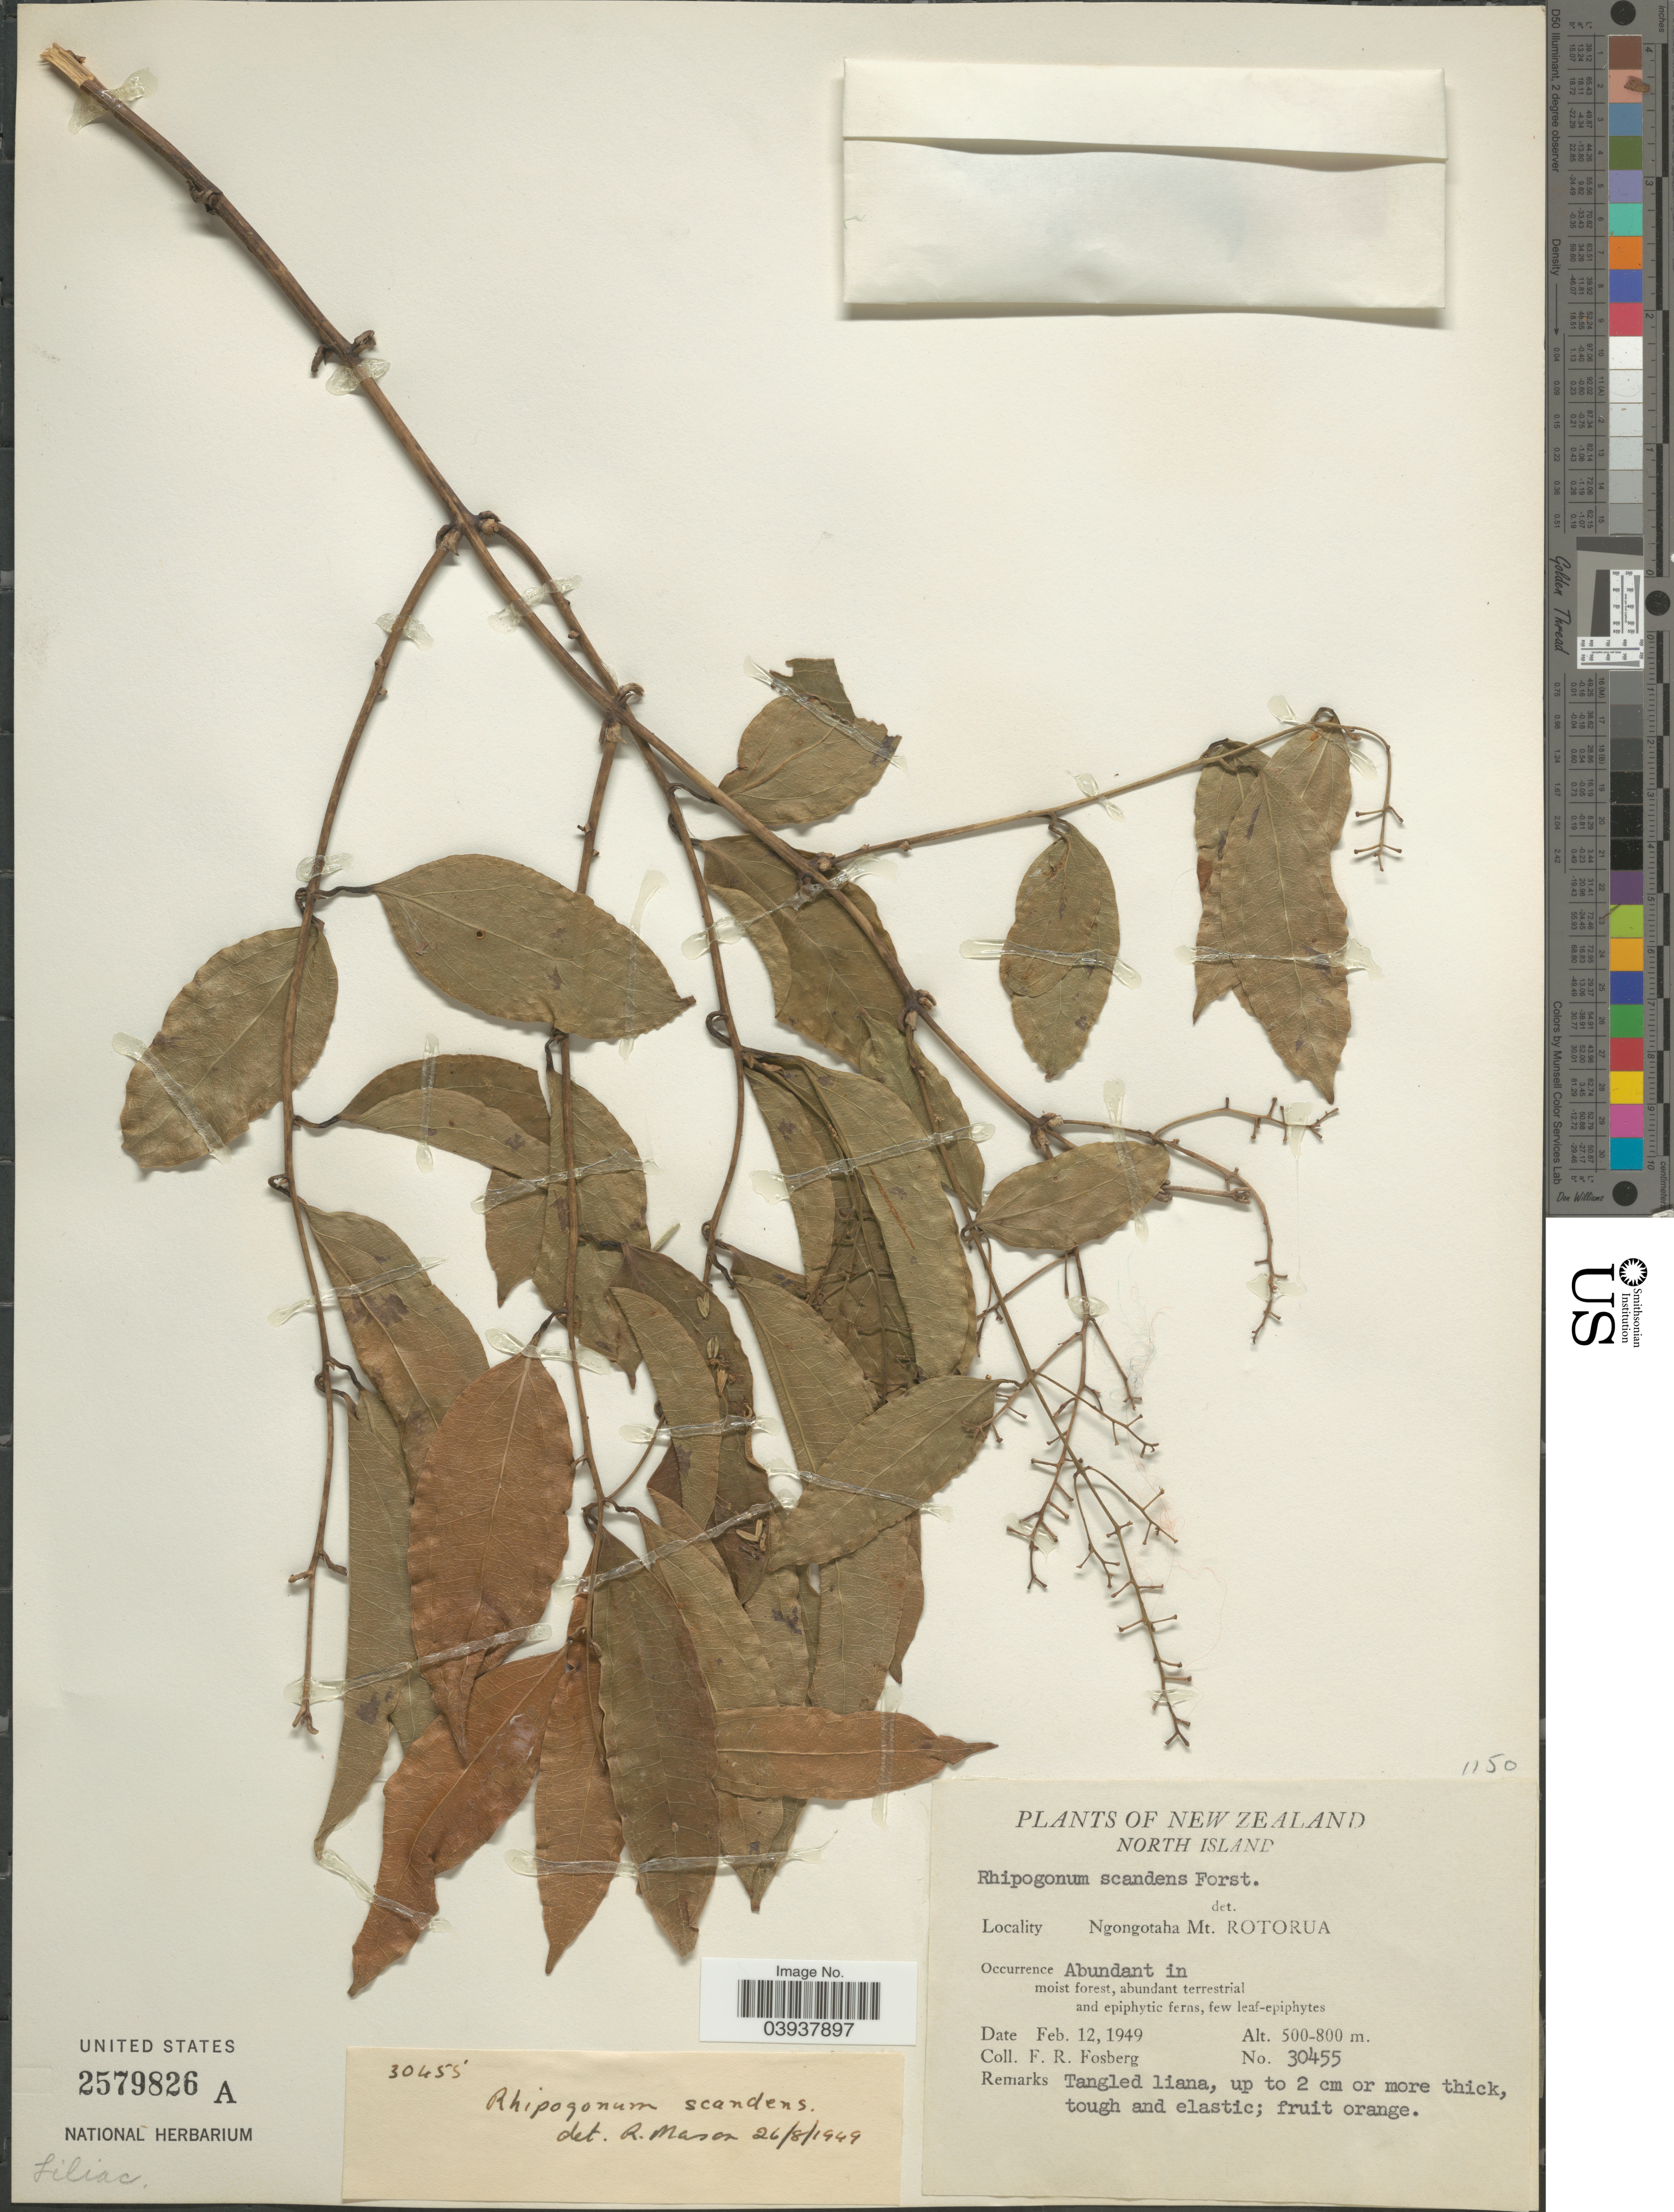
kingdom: Plantae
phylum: Tracheophyta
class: Liliopsida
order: Liliales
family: Ripogonaceae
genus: Rhipogonum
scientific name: Rhipogonum scandens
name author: J.R. Forst. & G. Forst.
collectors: F. R. Fosberg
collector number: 30455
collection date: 1949-02-12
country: New Zealand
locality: North Island. Ngongotaha Mt. Rotorua.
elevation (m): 500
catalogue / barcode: US 2579826A